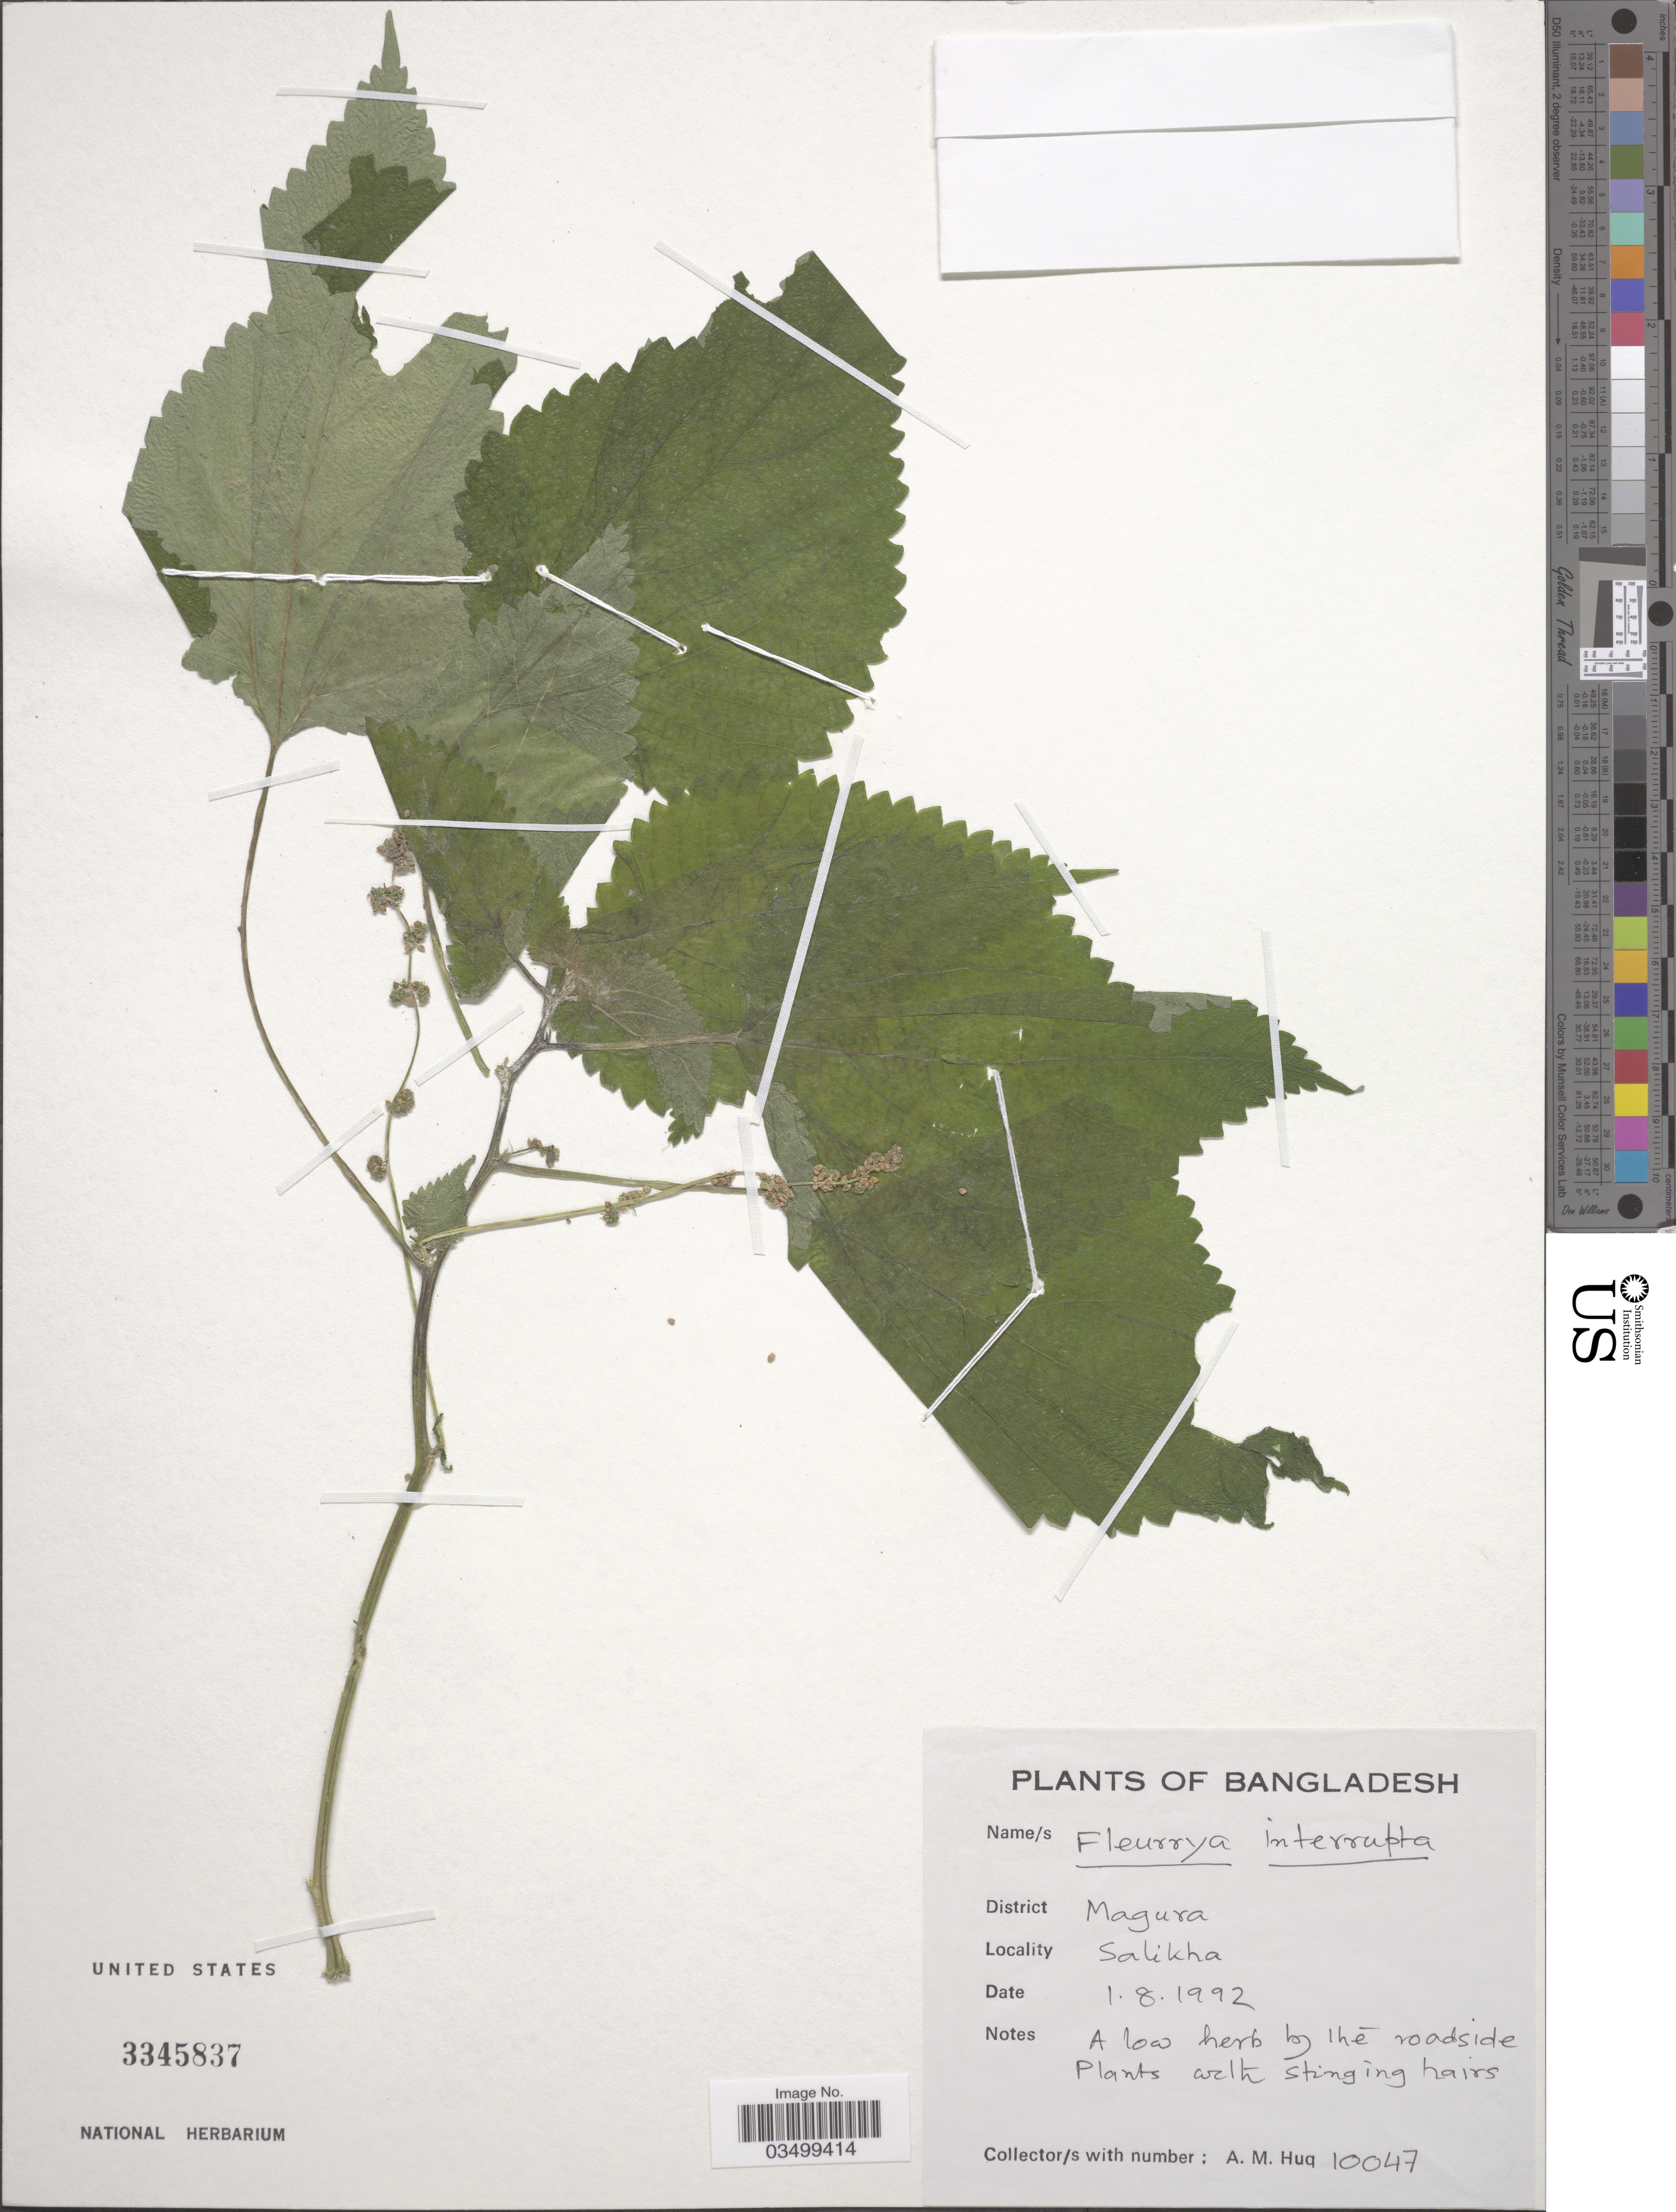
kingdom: Plantae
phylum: Tracheophyta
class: Magnoliopsida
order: Rosales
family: Urticaceae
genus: Laportea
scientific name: Laportea interrupta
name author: (L.) Chew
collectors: A. M. Huq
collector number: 10047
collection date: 1992-08-01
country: Bangladesh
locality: District Magura. Salikha.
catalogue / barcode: US 3345837